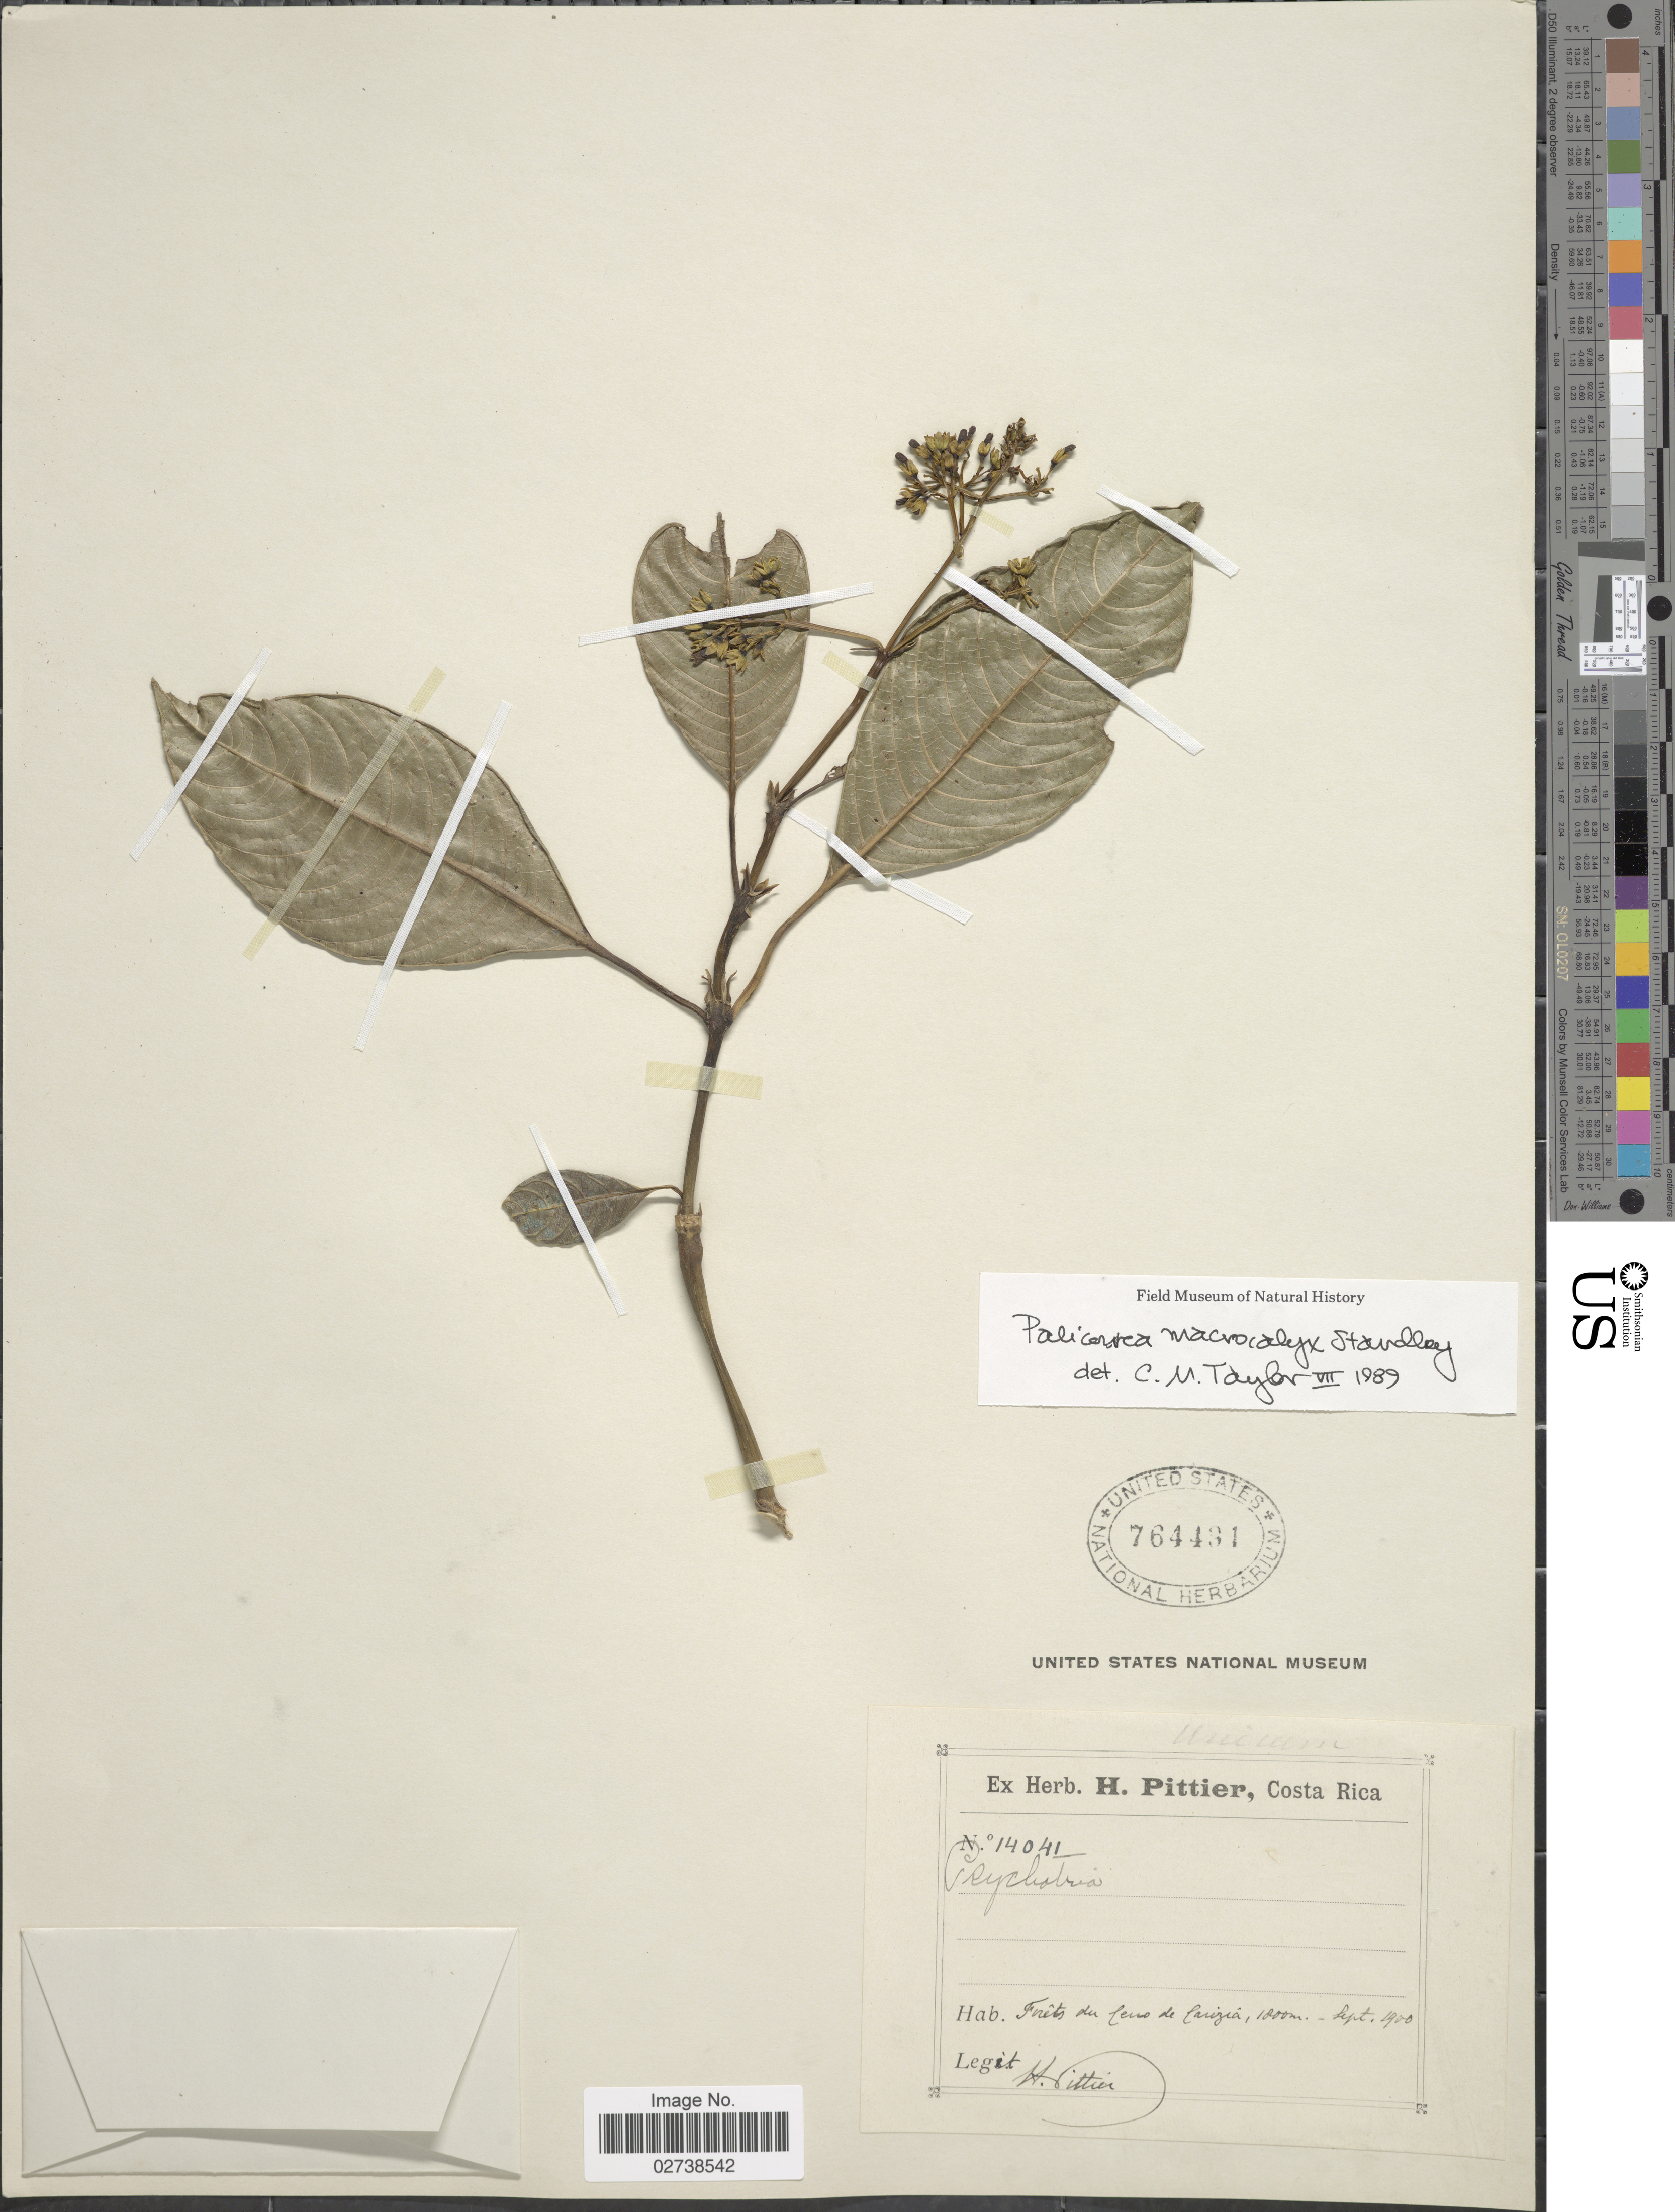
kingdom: Plantae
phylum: Tracheophyta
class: Magnoliopsida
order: Gentianales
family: Rubiaceae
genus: Palicourea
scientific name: Palicourea macrocalyx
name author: Standl.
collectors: H. F. Pittier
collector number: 14041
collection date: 1900-09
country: Costa Rica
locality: Forêts du Cerro de Carizia [Forests of Cerro de Carizia]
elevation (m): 1800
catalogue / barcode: US 764431